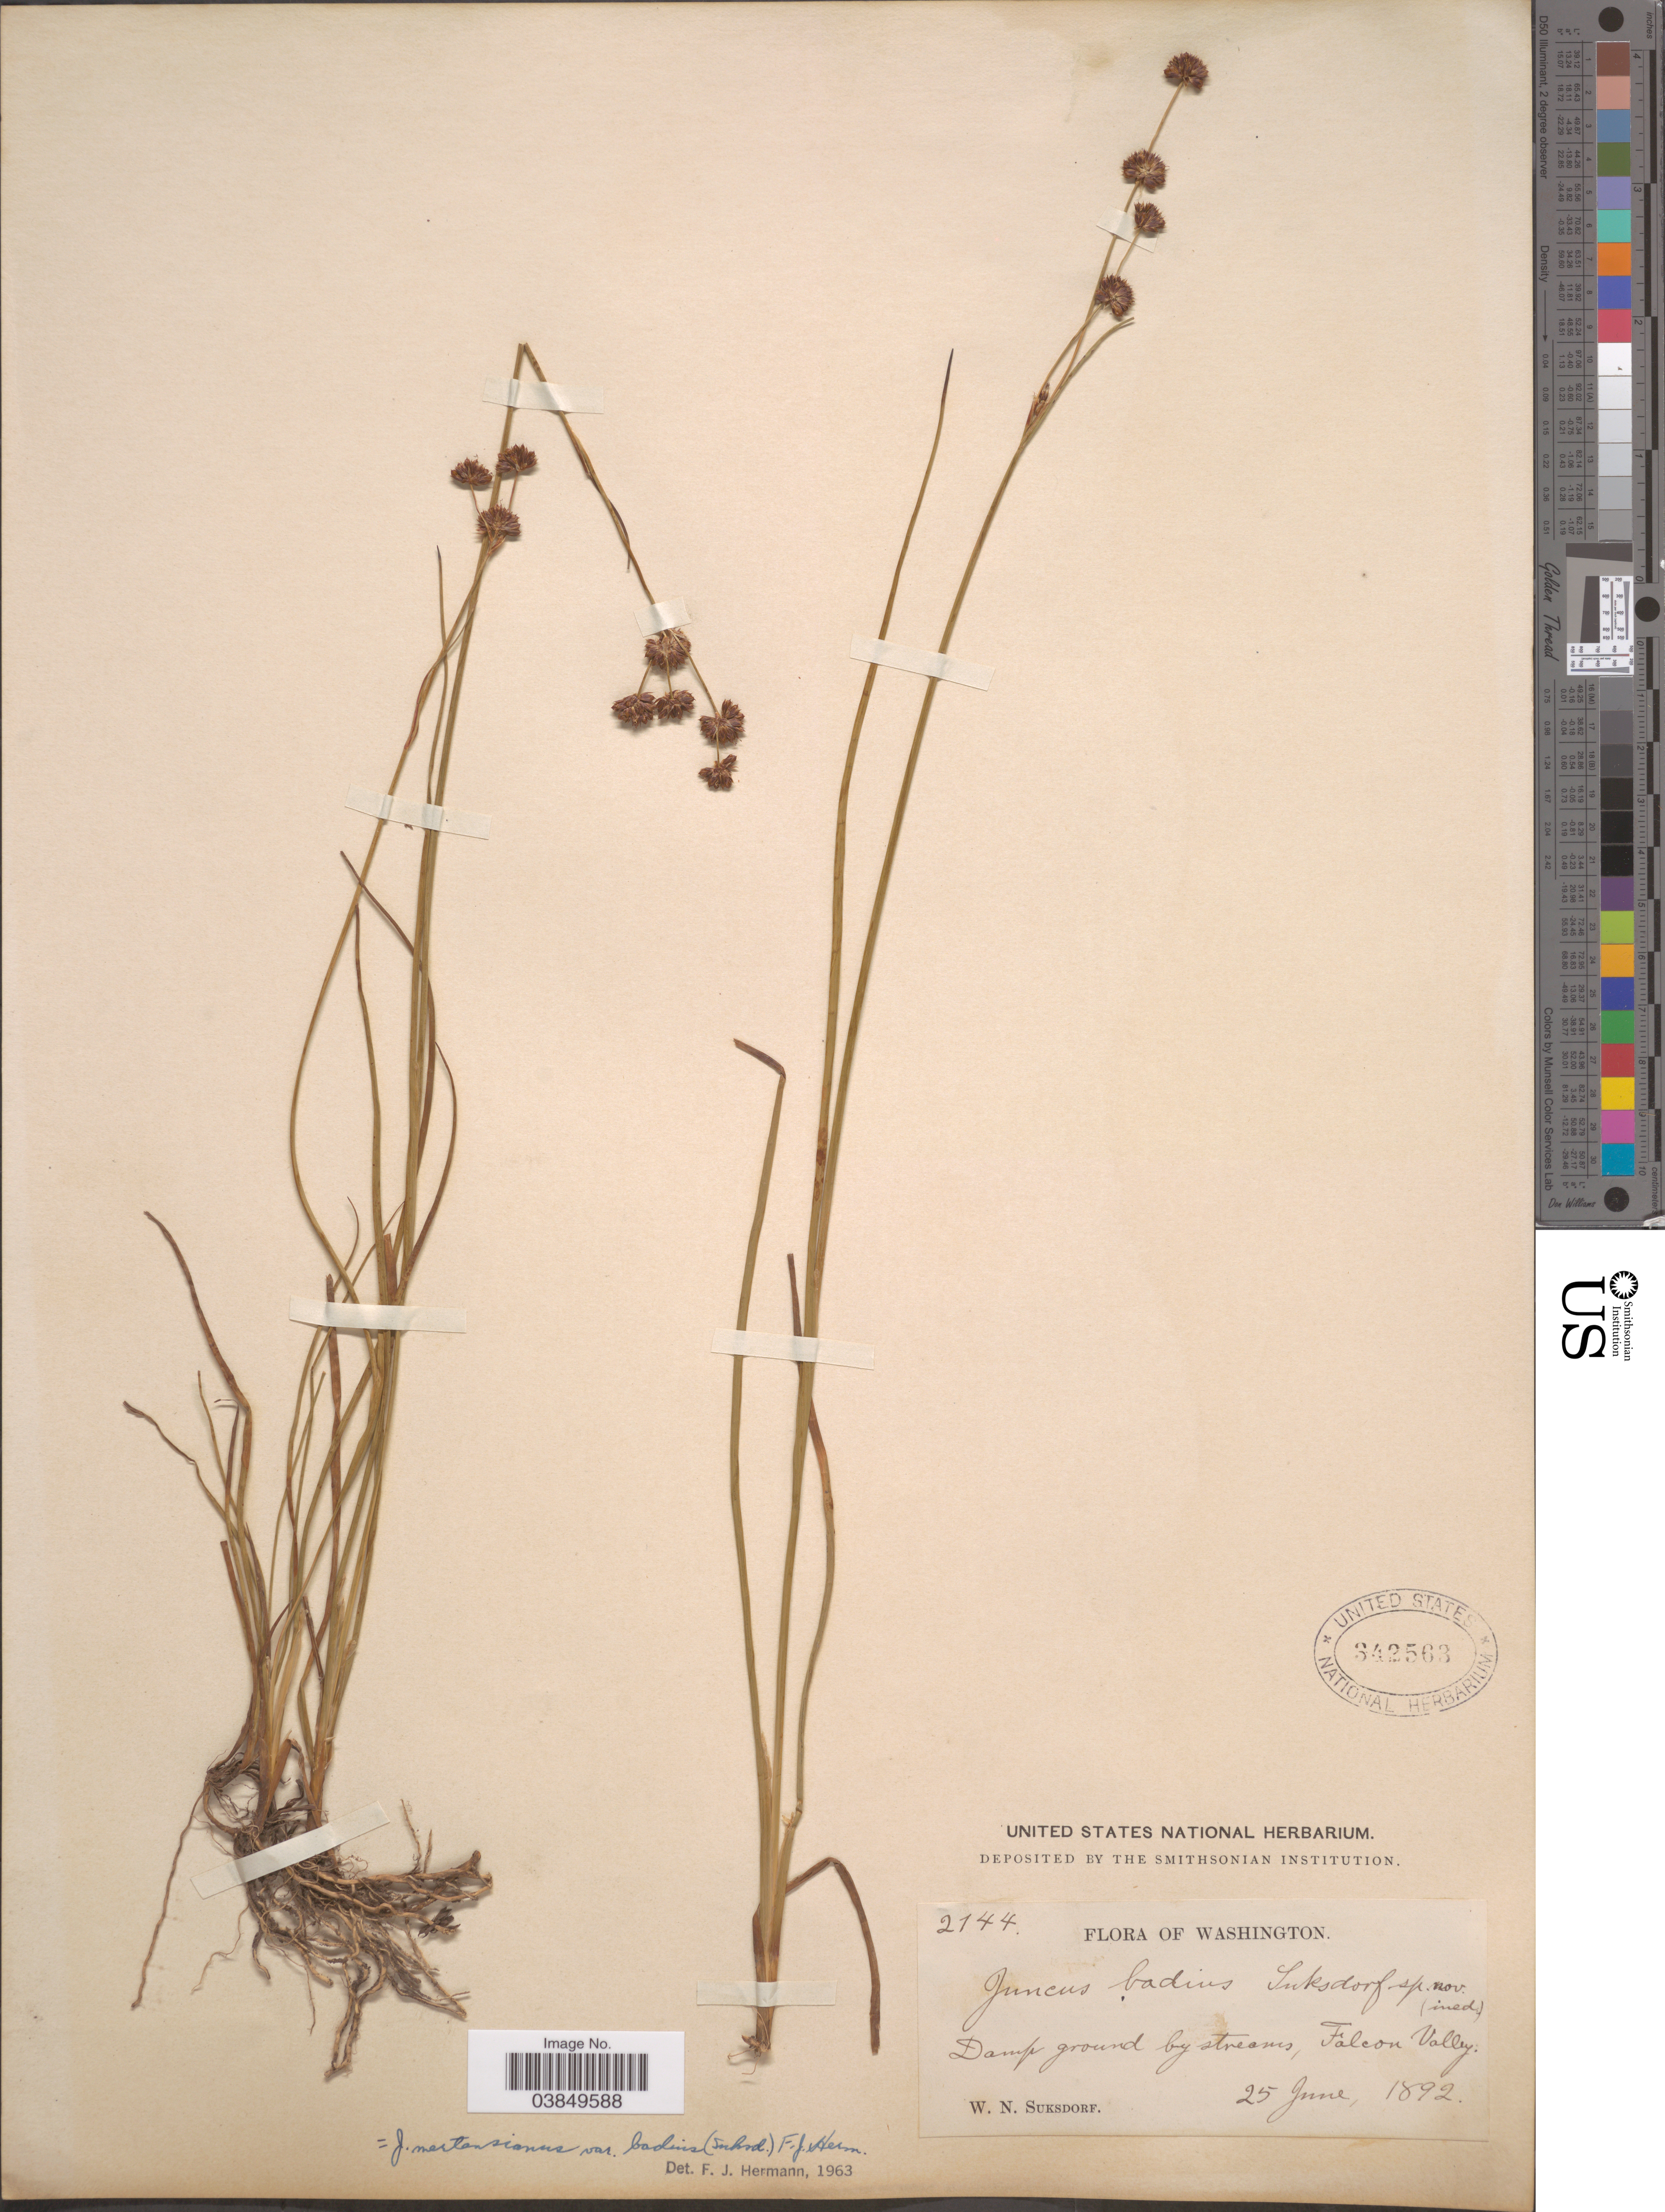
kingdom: Plantae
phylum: Tracheophyta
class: Liliopsida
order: Poales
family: Juncaceae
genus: Juncus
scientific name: Juncus badius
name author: Suksd.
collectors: W. N. Suksdorf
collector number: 2144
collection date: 1892-06-25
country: United States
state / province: Washington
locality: Falcon Valley.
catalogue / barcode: US 342563